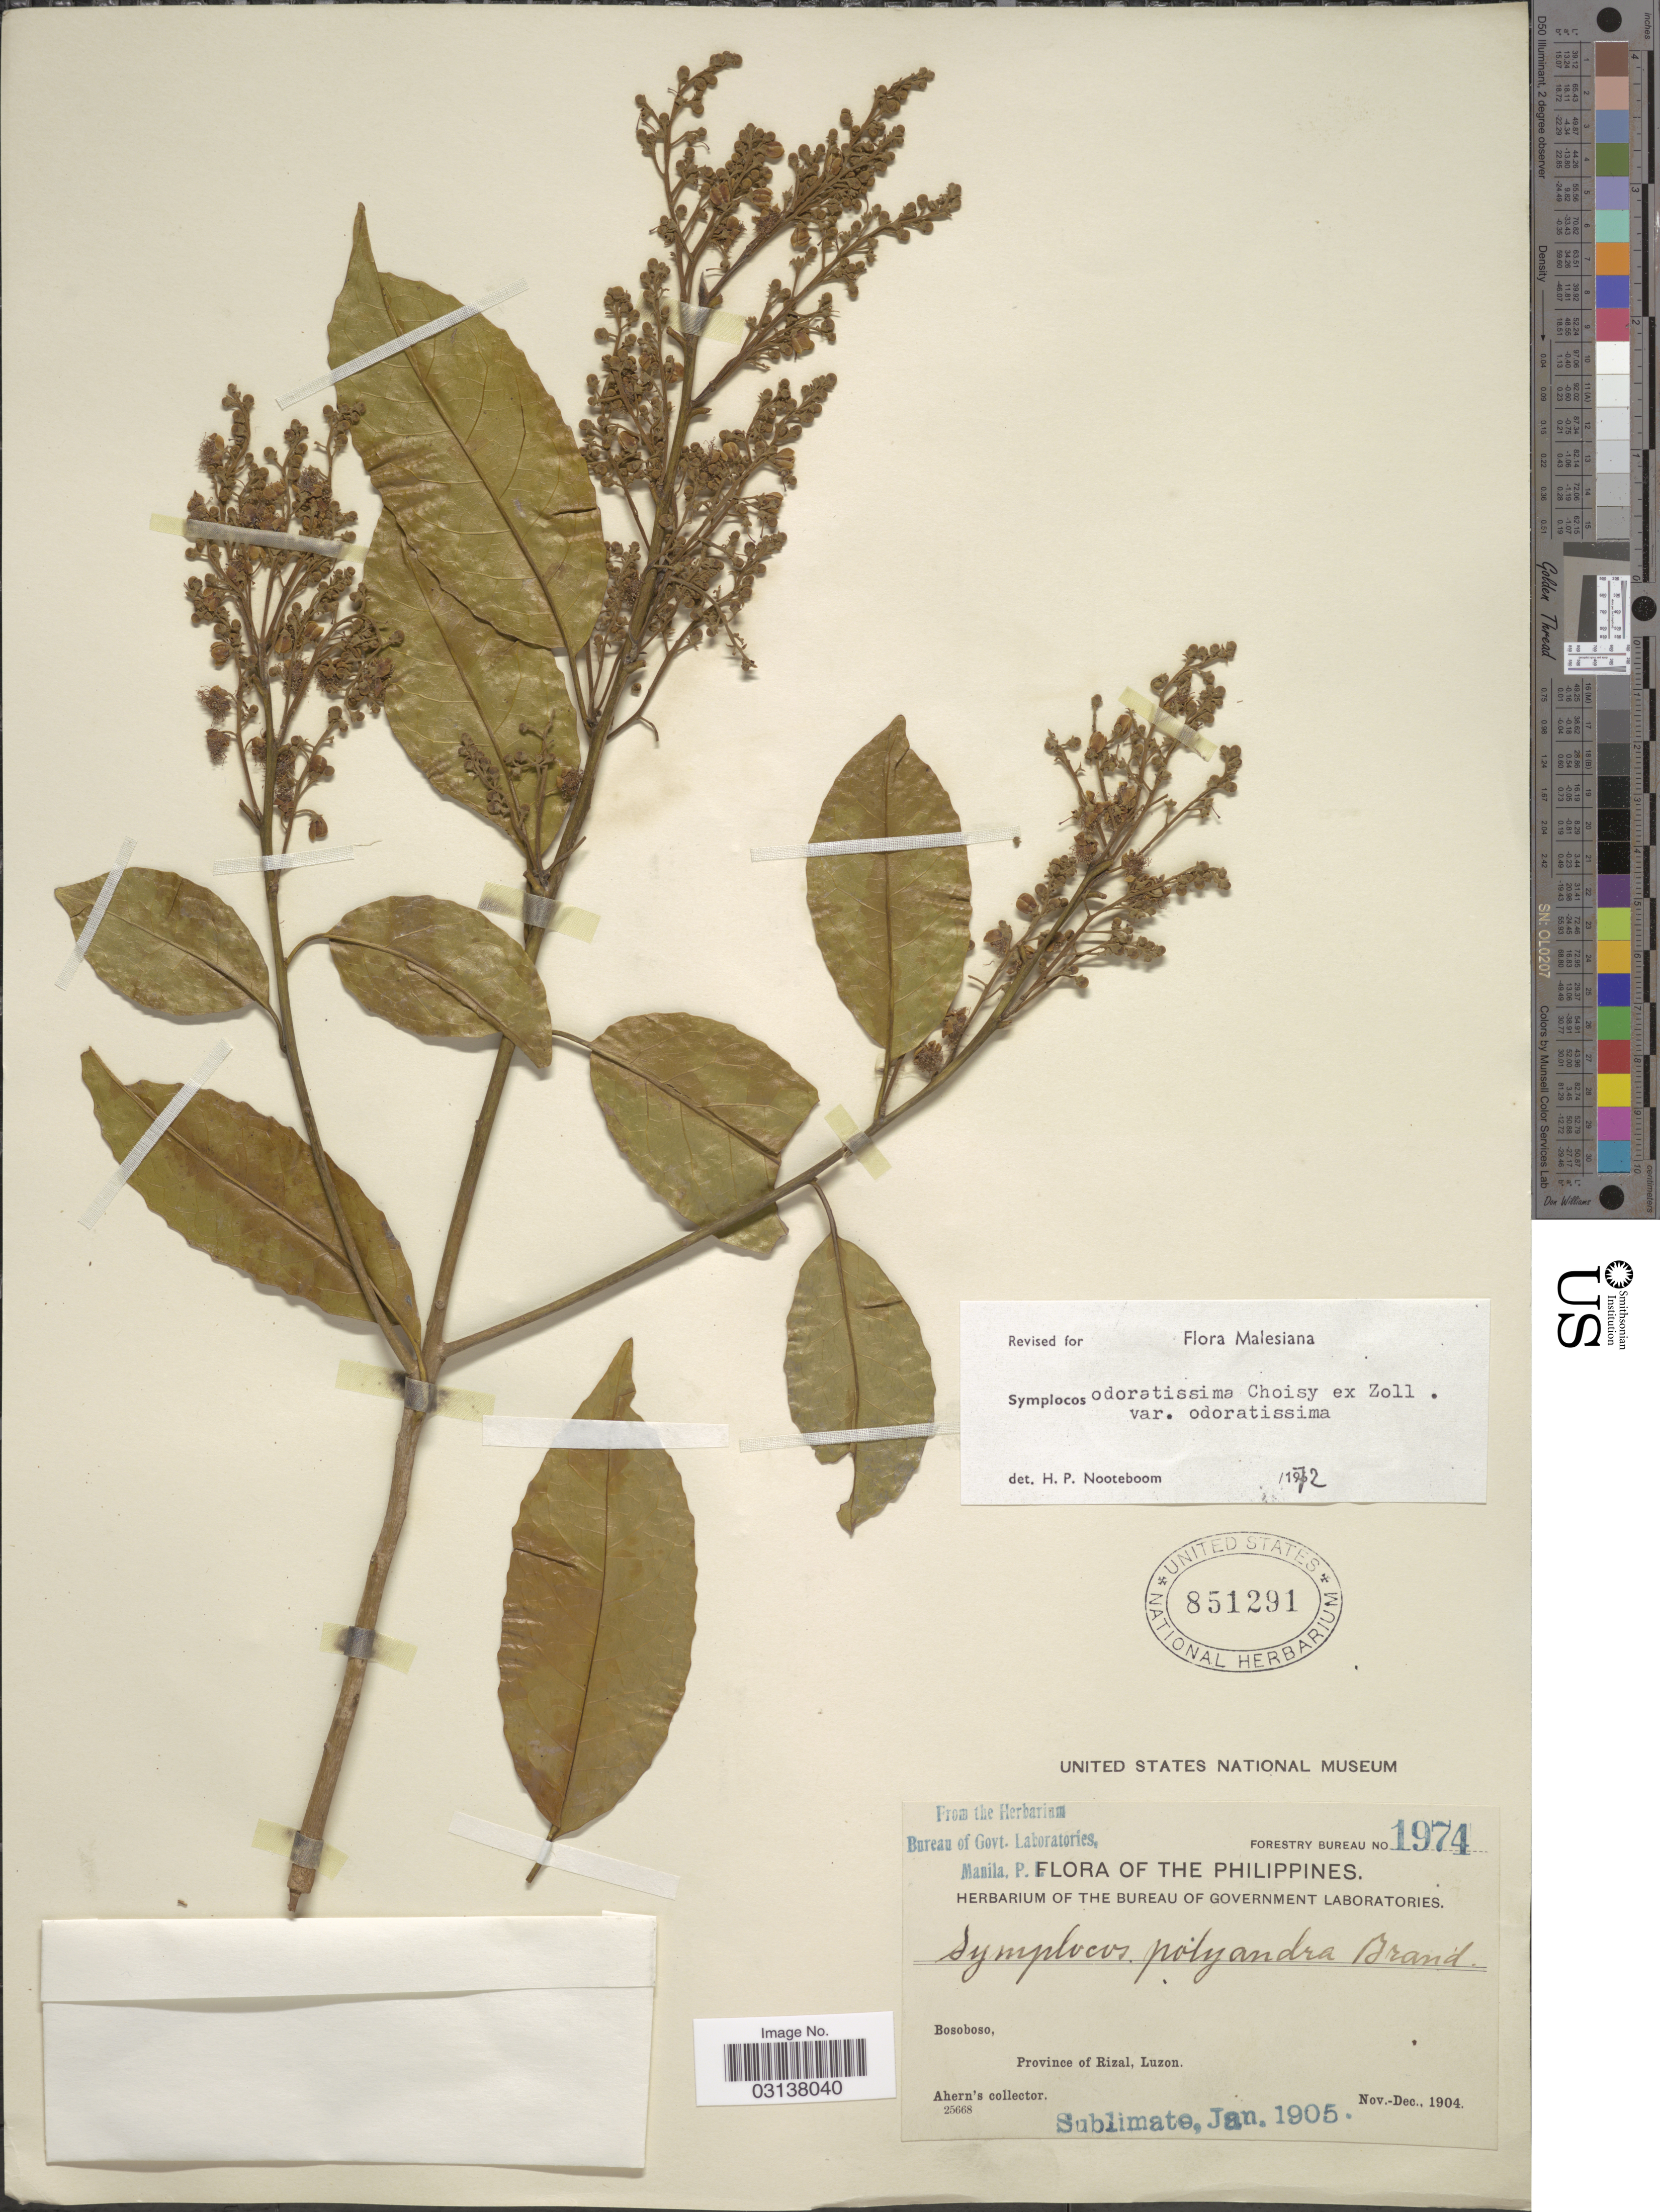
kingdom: Plantae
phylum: Tracheophyta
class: Magnoliopsida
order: Ericales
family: Symplocaceae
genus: Symplocos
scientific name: Symplocos odoratissima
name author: (Blume) Choisy ex Zoll.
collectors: Ahern's collector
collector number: Forestry Bureau 1974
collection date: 1904-11/1904-12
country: Philippines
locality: The Philippines. Bosoboso, Province of Rizal, Luzon.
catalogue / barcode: US 851291